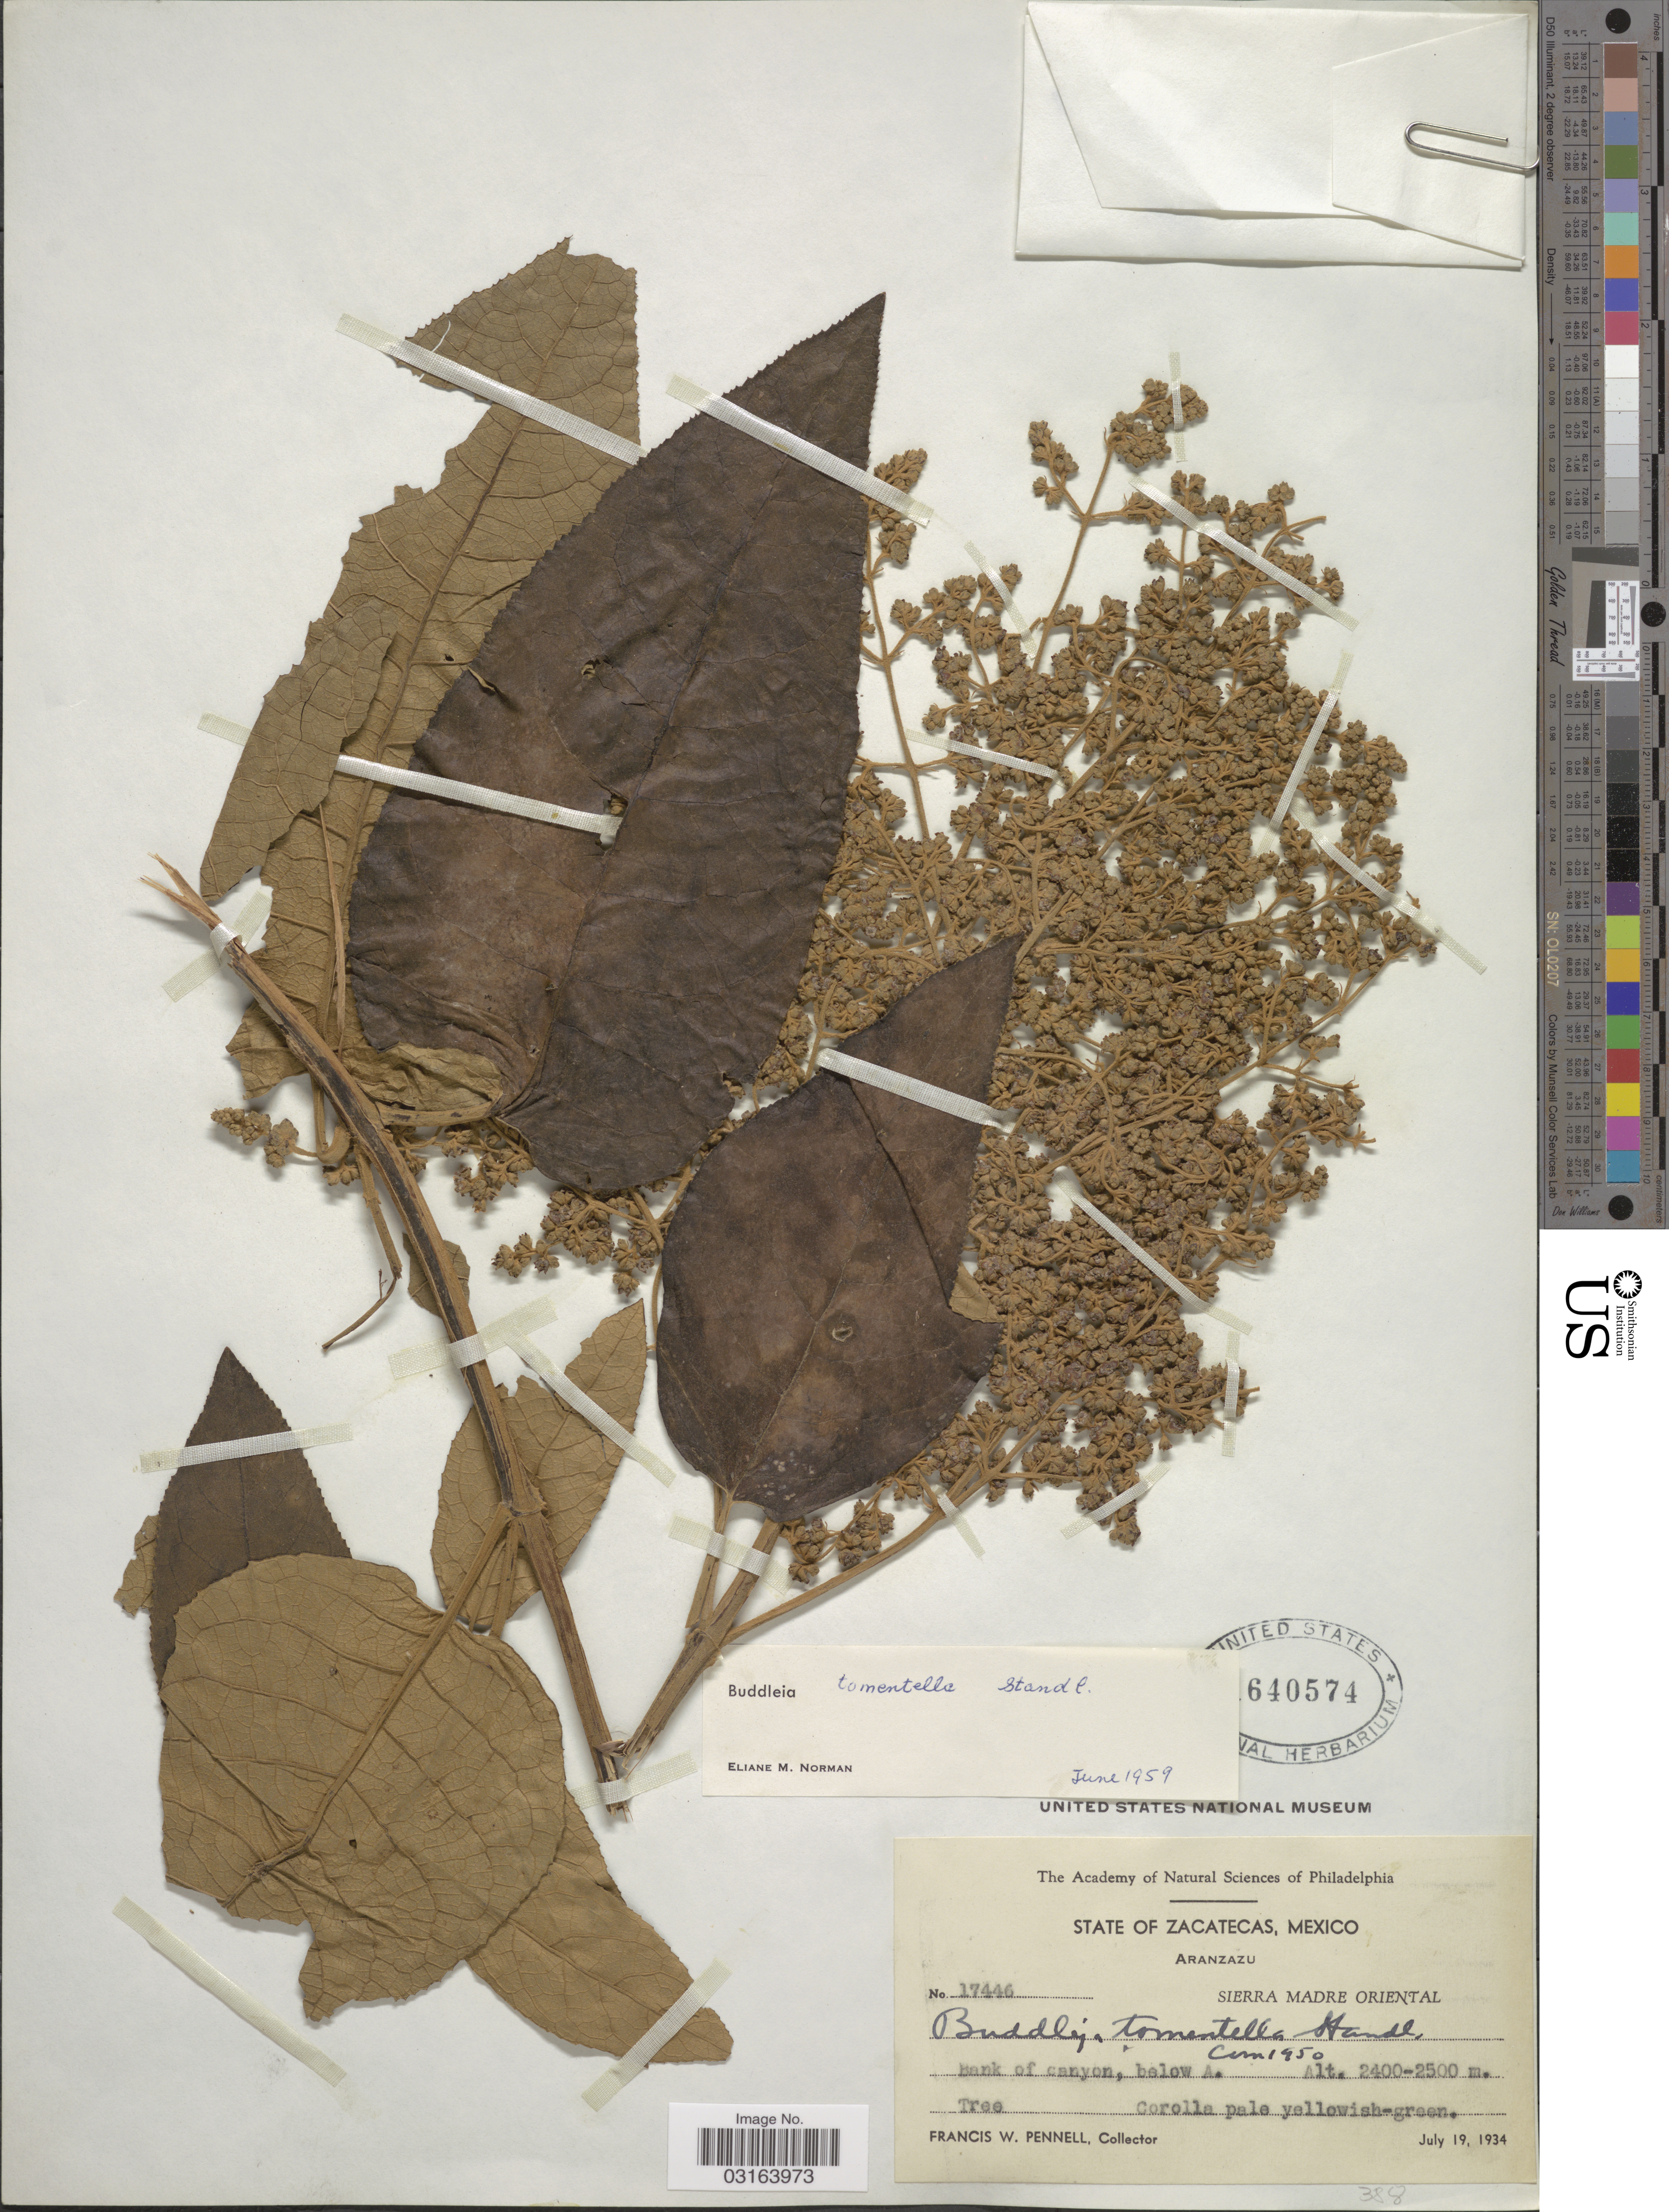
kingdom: Plantae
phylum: Tracheophyta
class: Magnoliopsida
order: Lamiales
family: Scrophulariaceae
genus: Buddleja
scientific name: Buddleja tomentella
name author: Standl.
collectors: F. W. Pennell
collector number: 17446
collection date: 1934-07-19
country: Mexico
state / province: Zacatecas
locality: Aranzazu. Sierra Madre Oriental. Bank of canyon, below A.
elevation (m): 2400